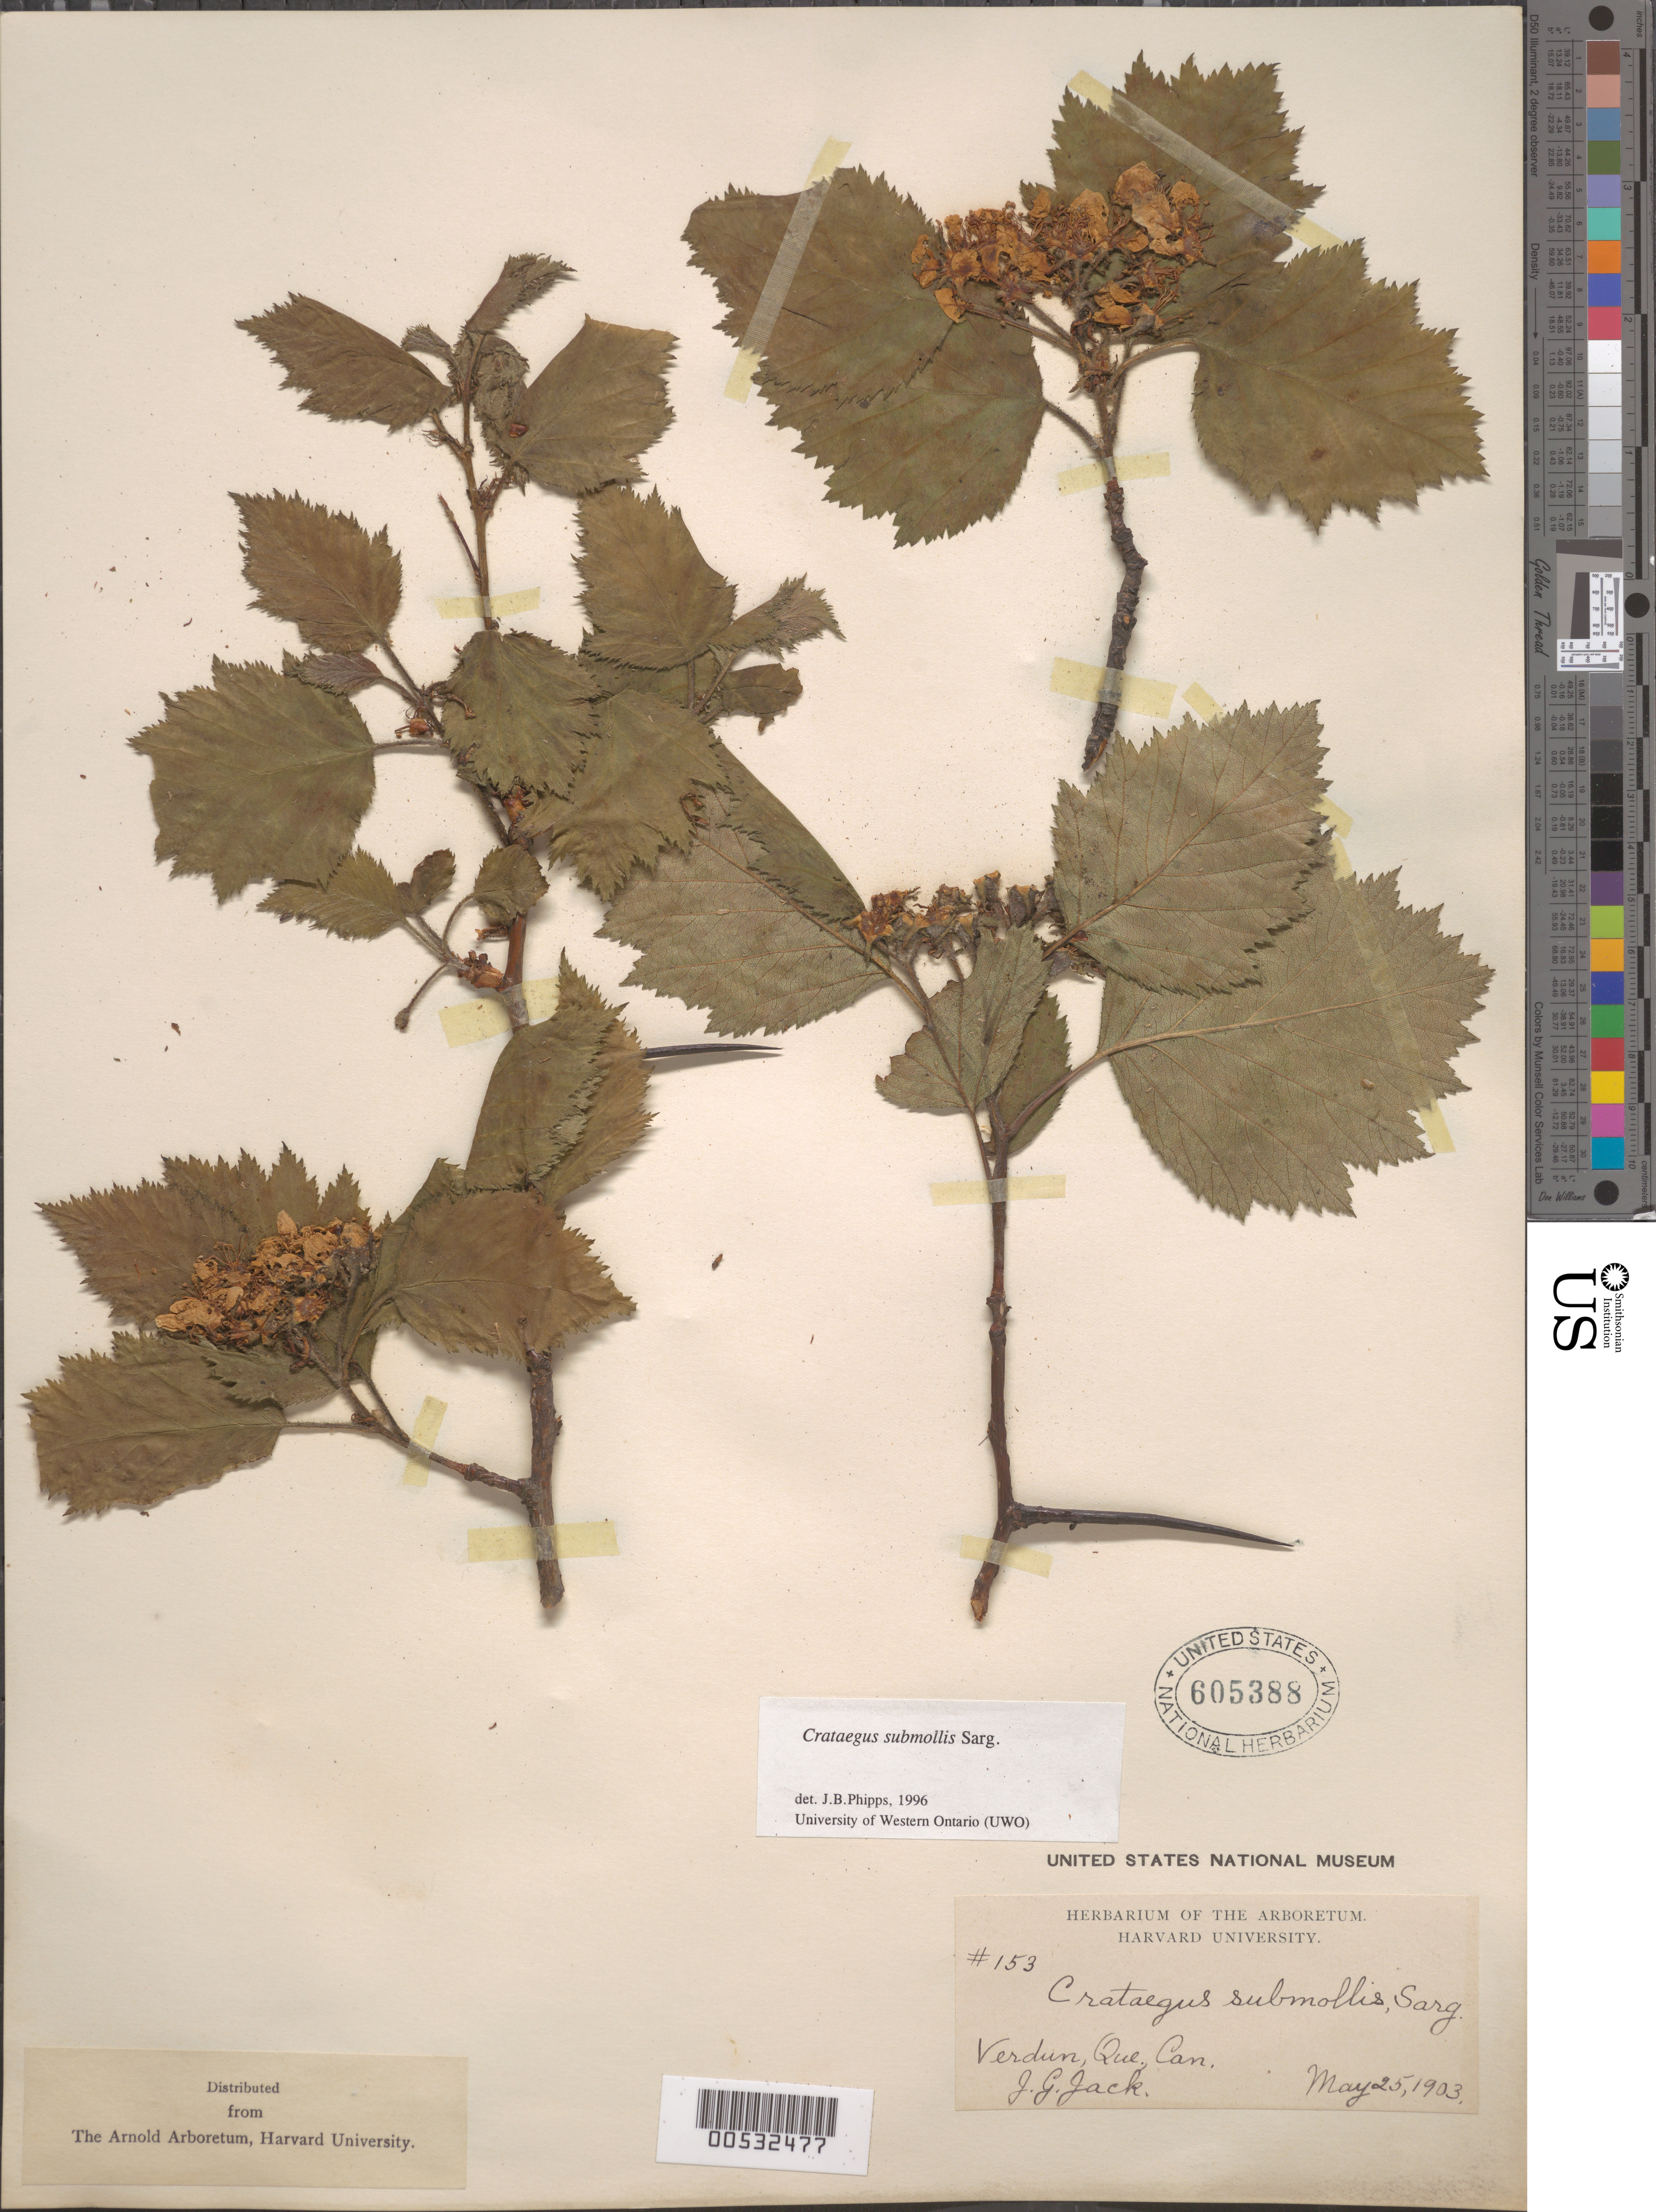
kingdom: Plantae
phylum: Tracheophyta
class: Magnoliopsida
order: Rosales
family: Rosaceae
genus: Crataegus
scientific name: Crataegus submollis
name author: Sarg.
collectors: J. G. Jack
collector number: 153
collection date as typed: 25 May 1903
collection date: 1903-05-25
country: Canada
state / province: Quebec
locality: Verdun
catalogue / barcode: US 605388